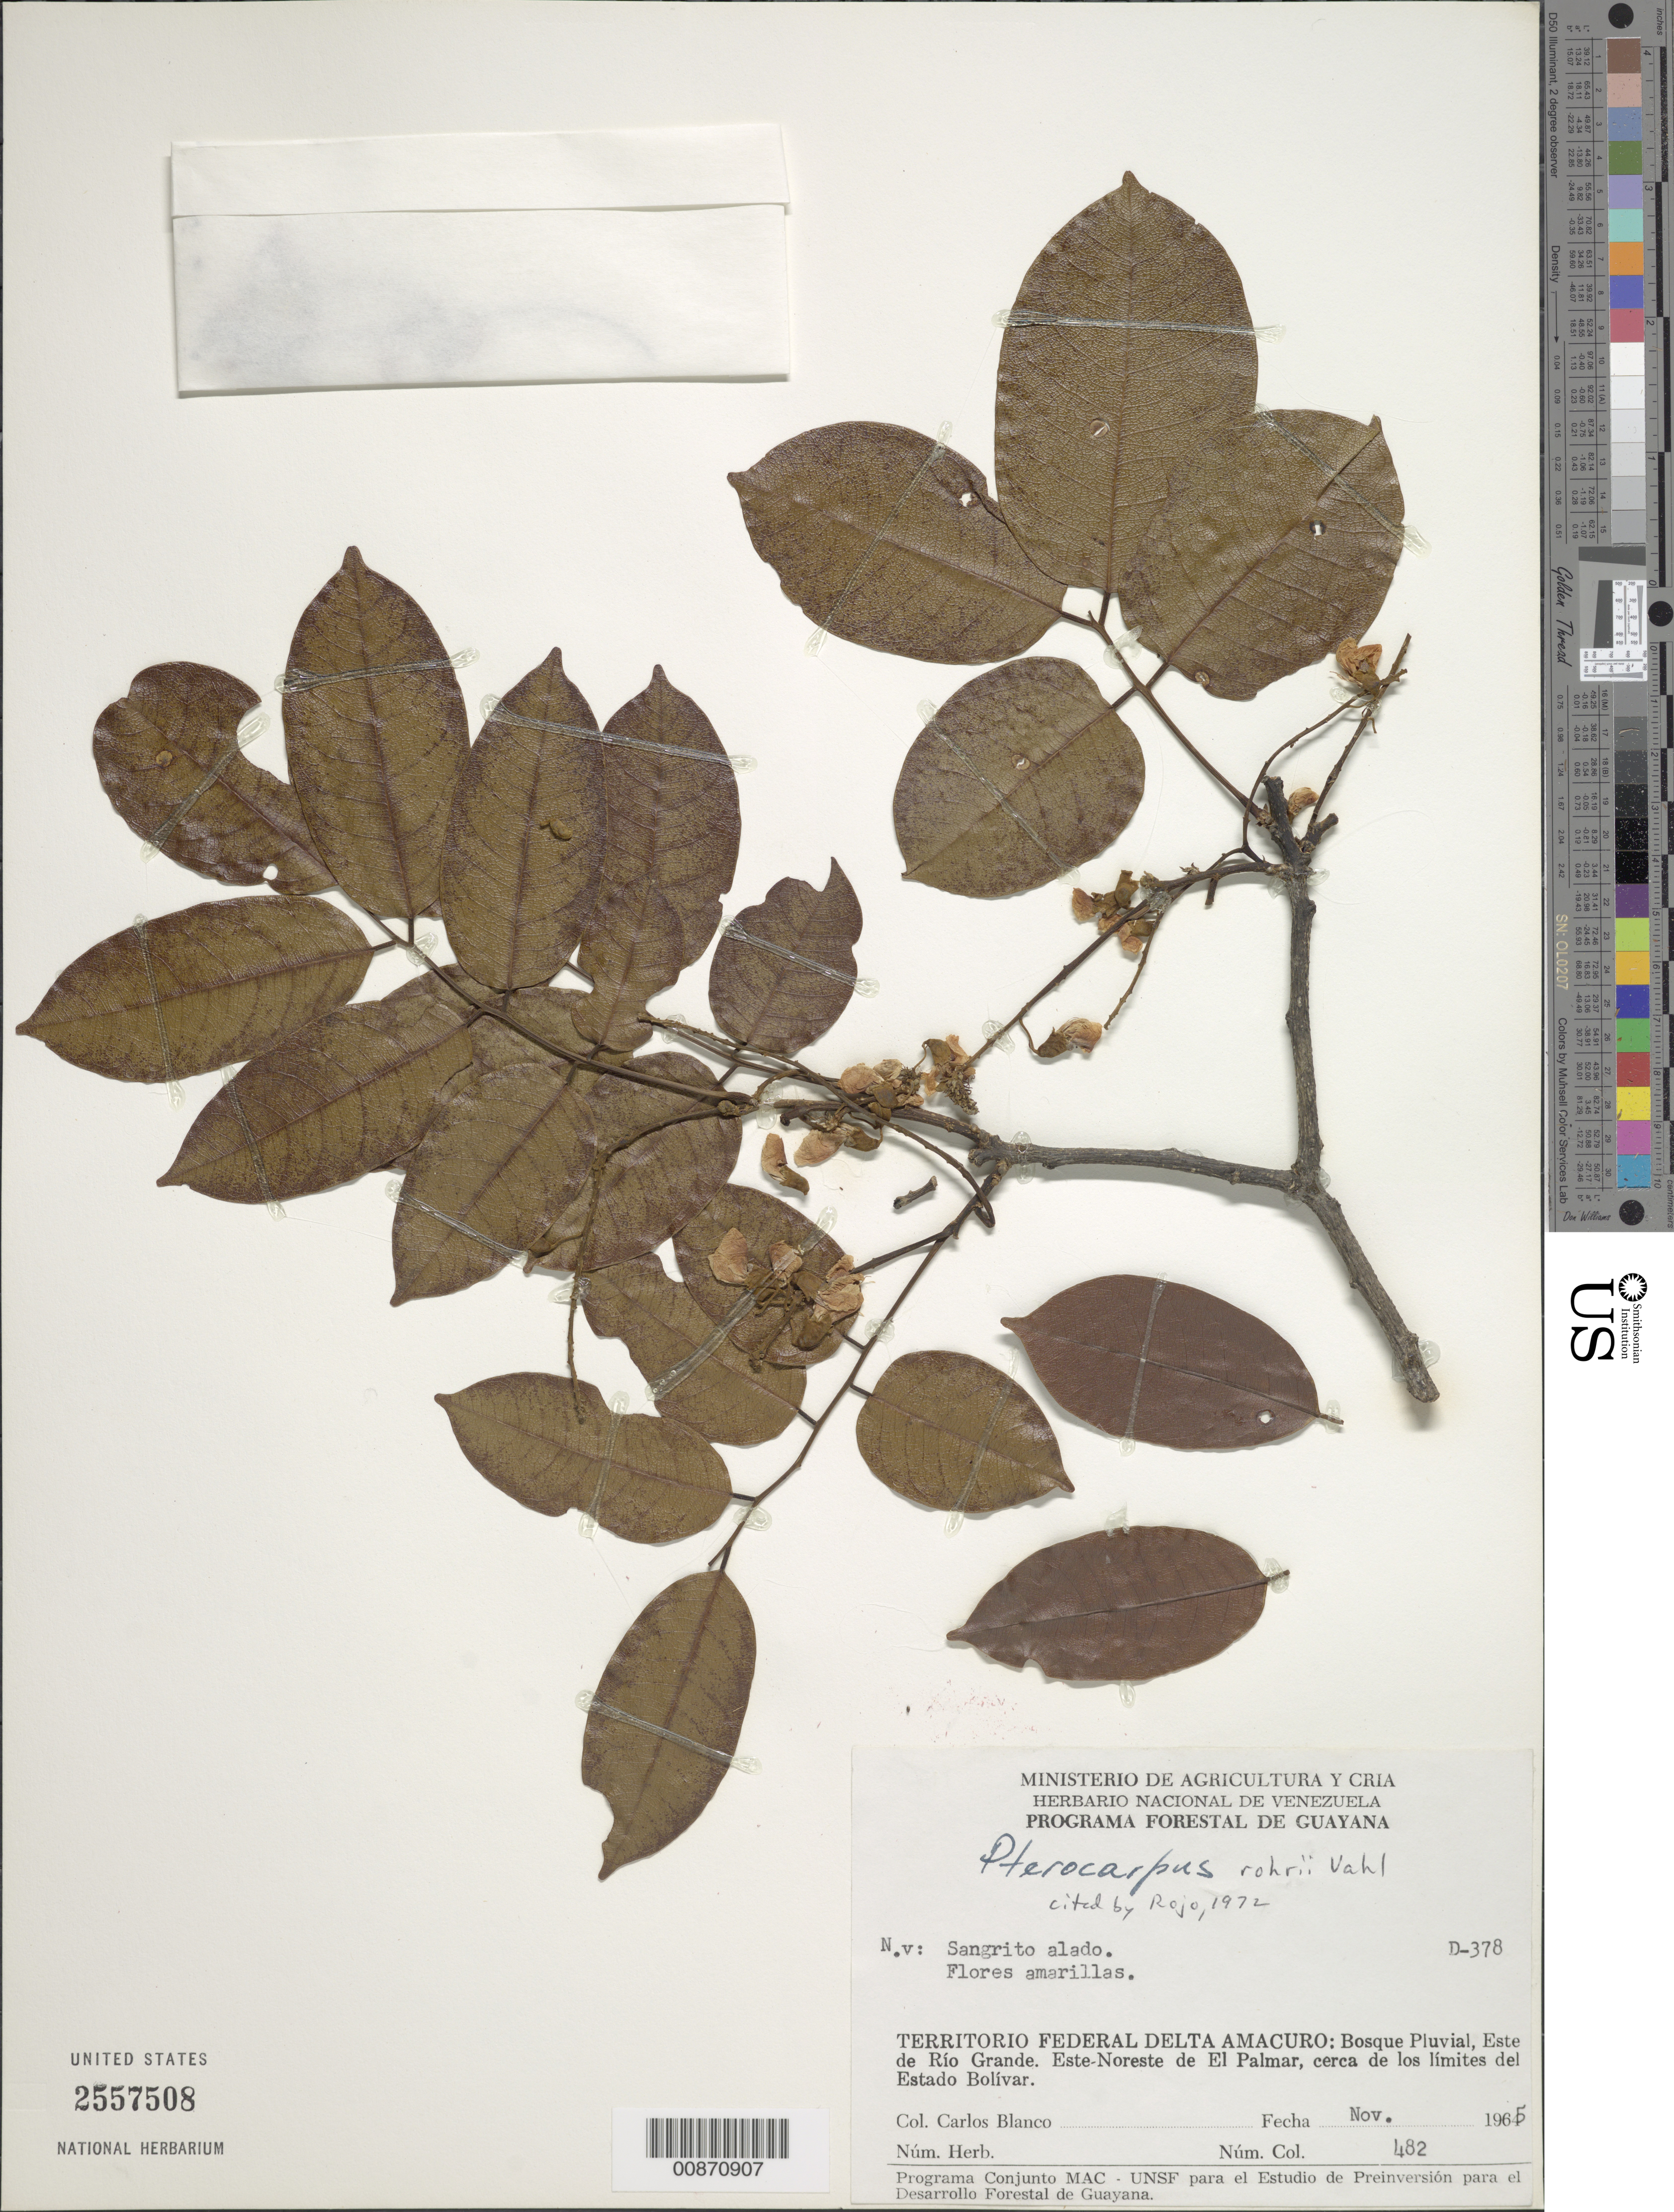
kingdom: Plantae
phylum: Tracheophyta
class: Magnoliopsida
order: Fabales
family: Fabaceae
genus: Pterocarpus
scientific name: Pterocarpus floribundus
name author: Pittier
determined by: Klitgaard, B. B.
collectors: C. A. Blanco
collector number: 482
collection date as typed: Nov-65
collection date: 1965-11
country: Venezuela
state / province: Delta Amacuro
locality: Río Grande, Este de; Este-Noreste de El Palmar, cerca de los limites del Estado Bolívar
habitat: Bosque pluvial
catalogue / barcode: US 2557508